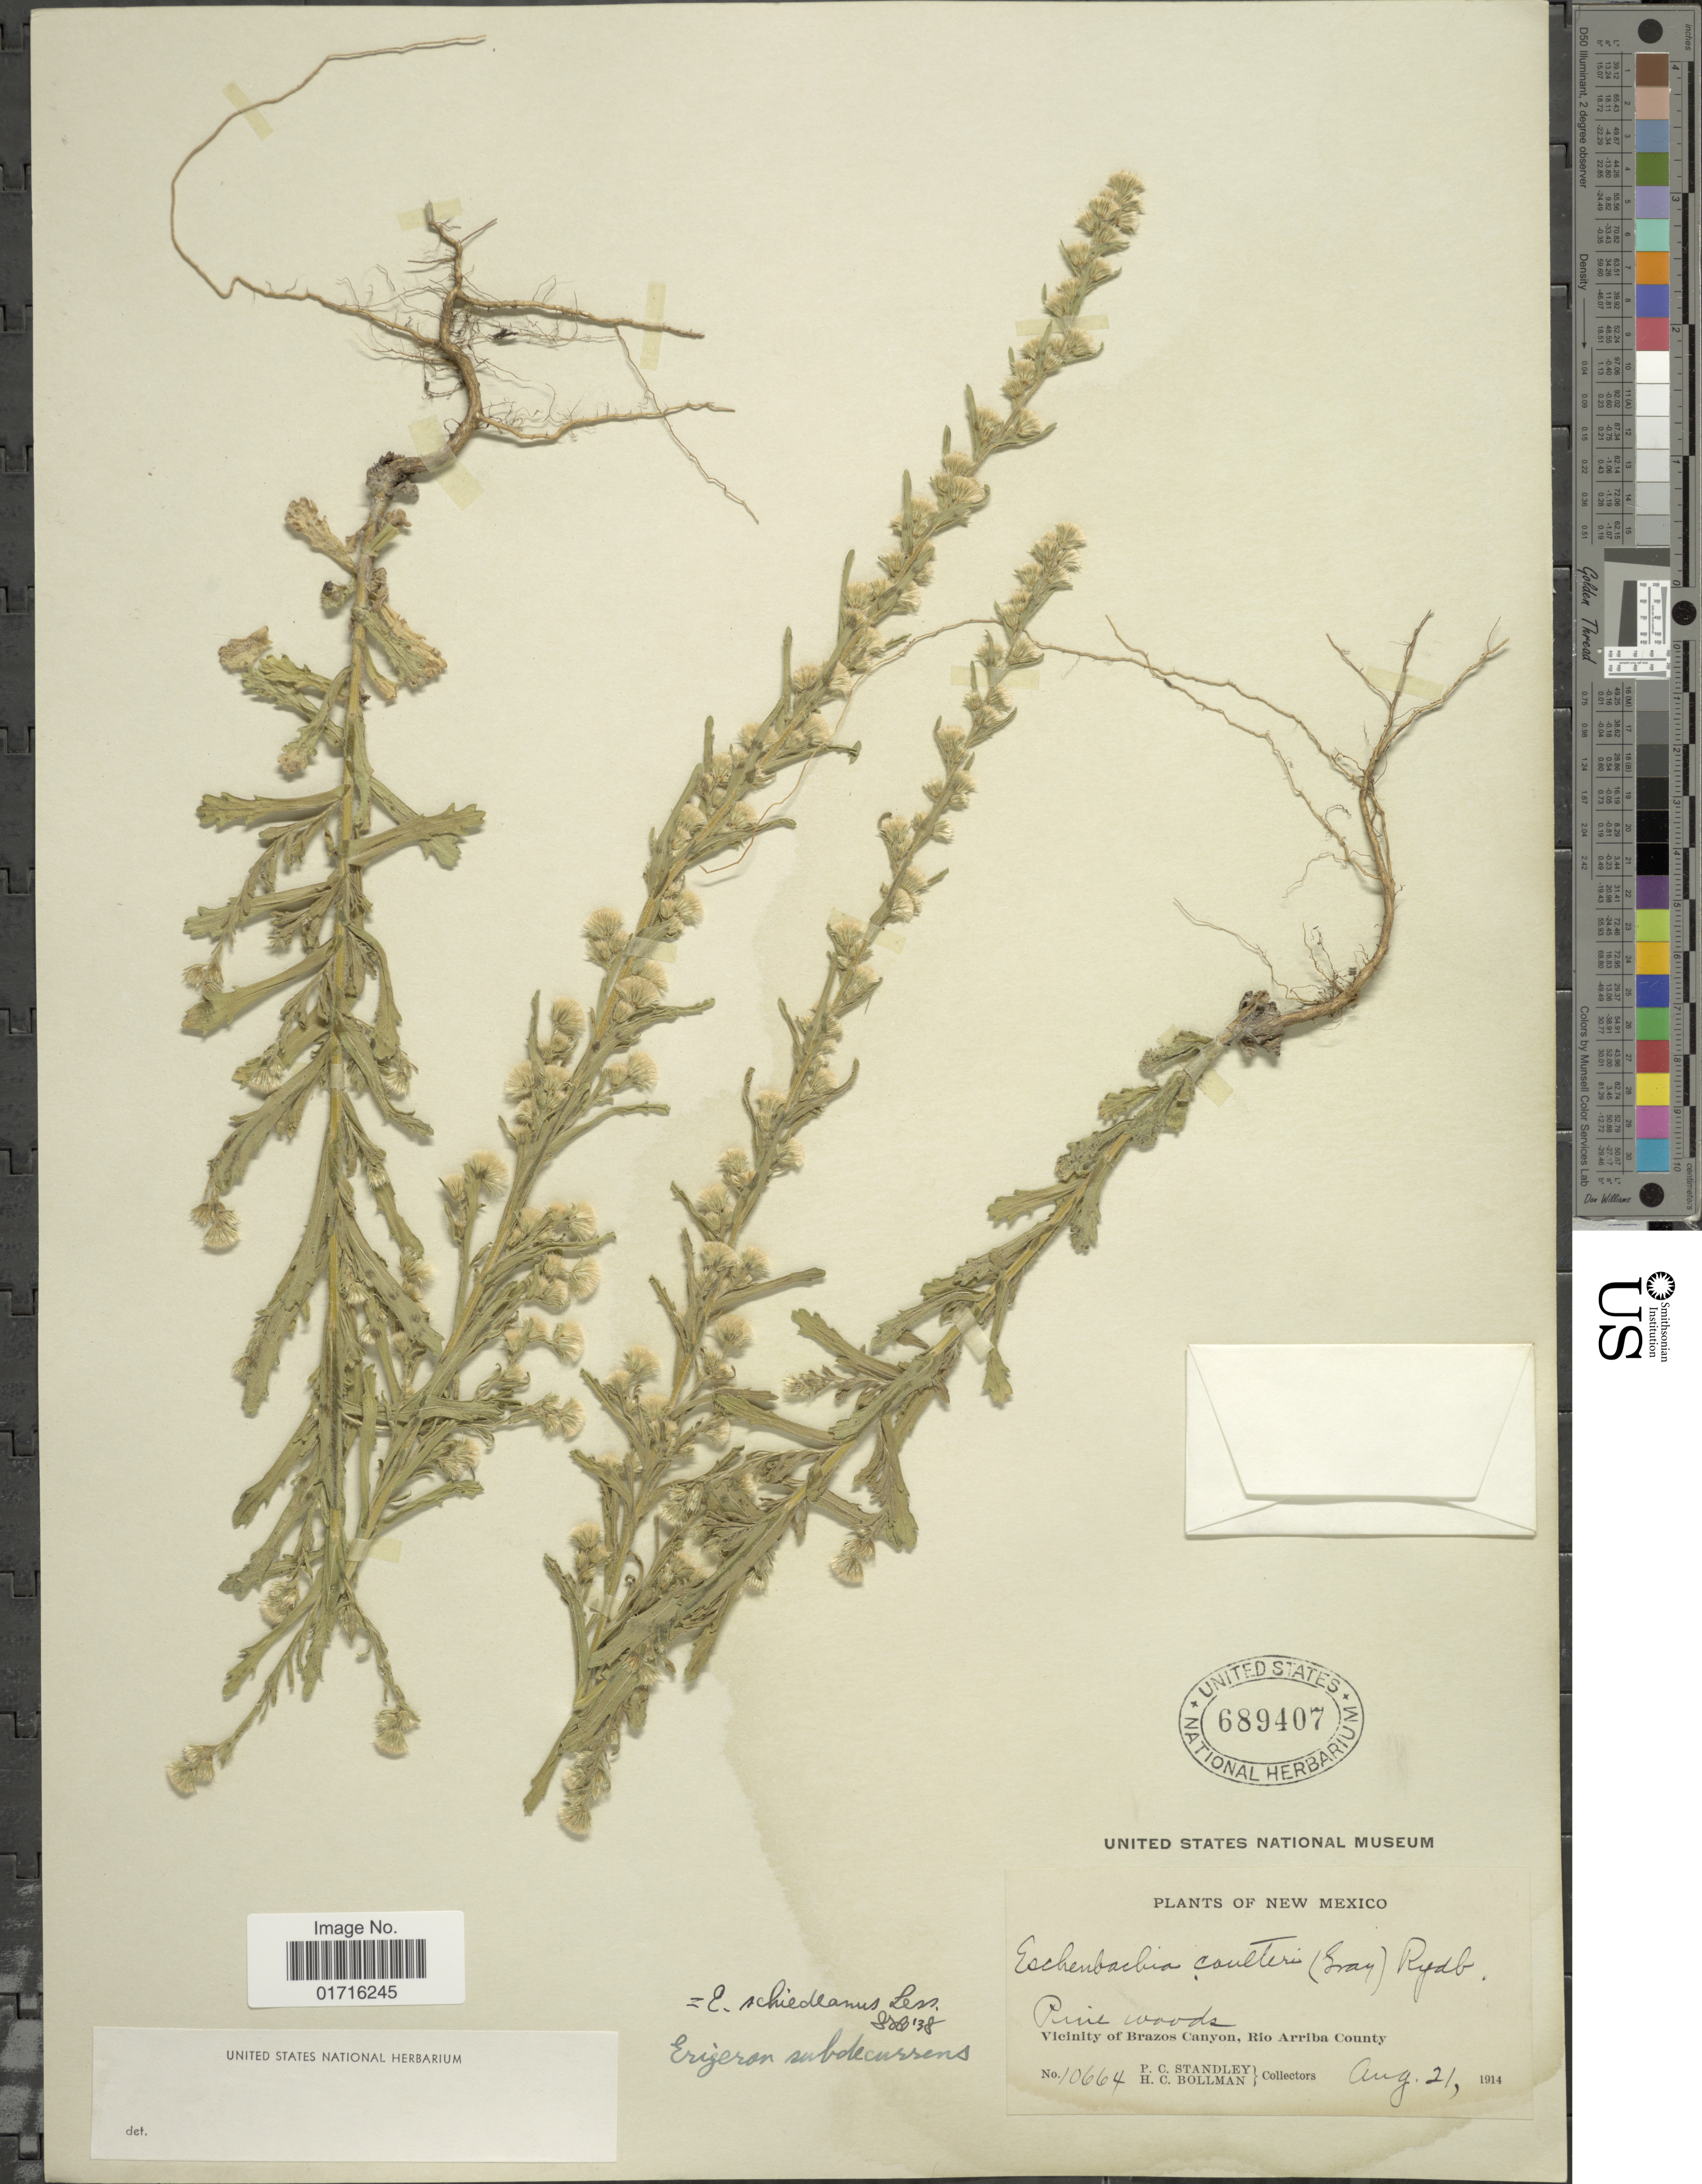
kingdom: Plantae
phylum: Tracheophyta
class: Magnoliopsida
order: Asterales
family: Asteraceae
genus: Conyza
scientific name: Conyza schiedeana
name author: (Less.) Cronq.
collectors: P. C. Standley & H. C. Bollman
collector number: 10664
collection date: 1914-08-21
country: United States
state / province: New Mexico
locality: Vicinity of Brazos Canyon, Rio Arriba County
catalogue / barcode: US 689407